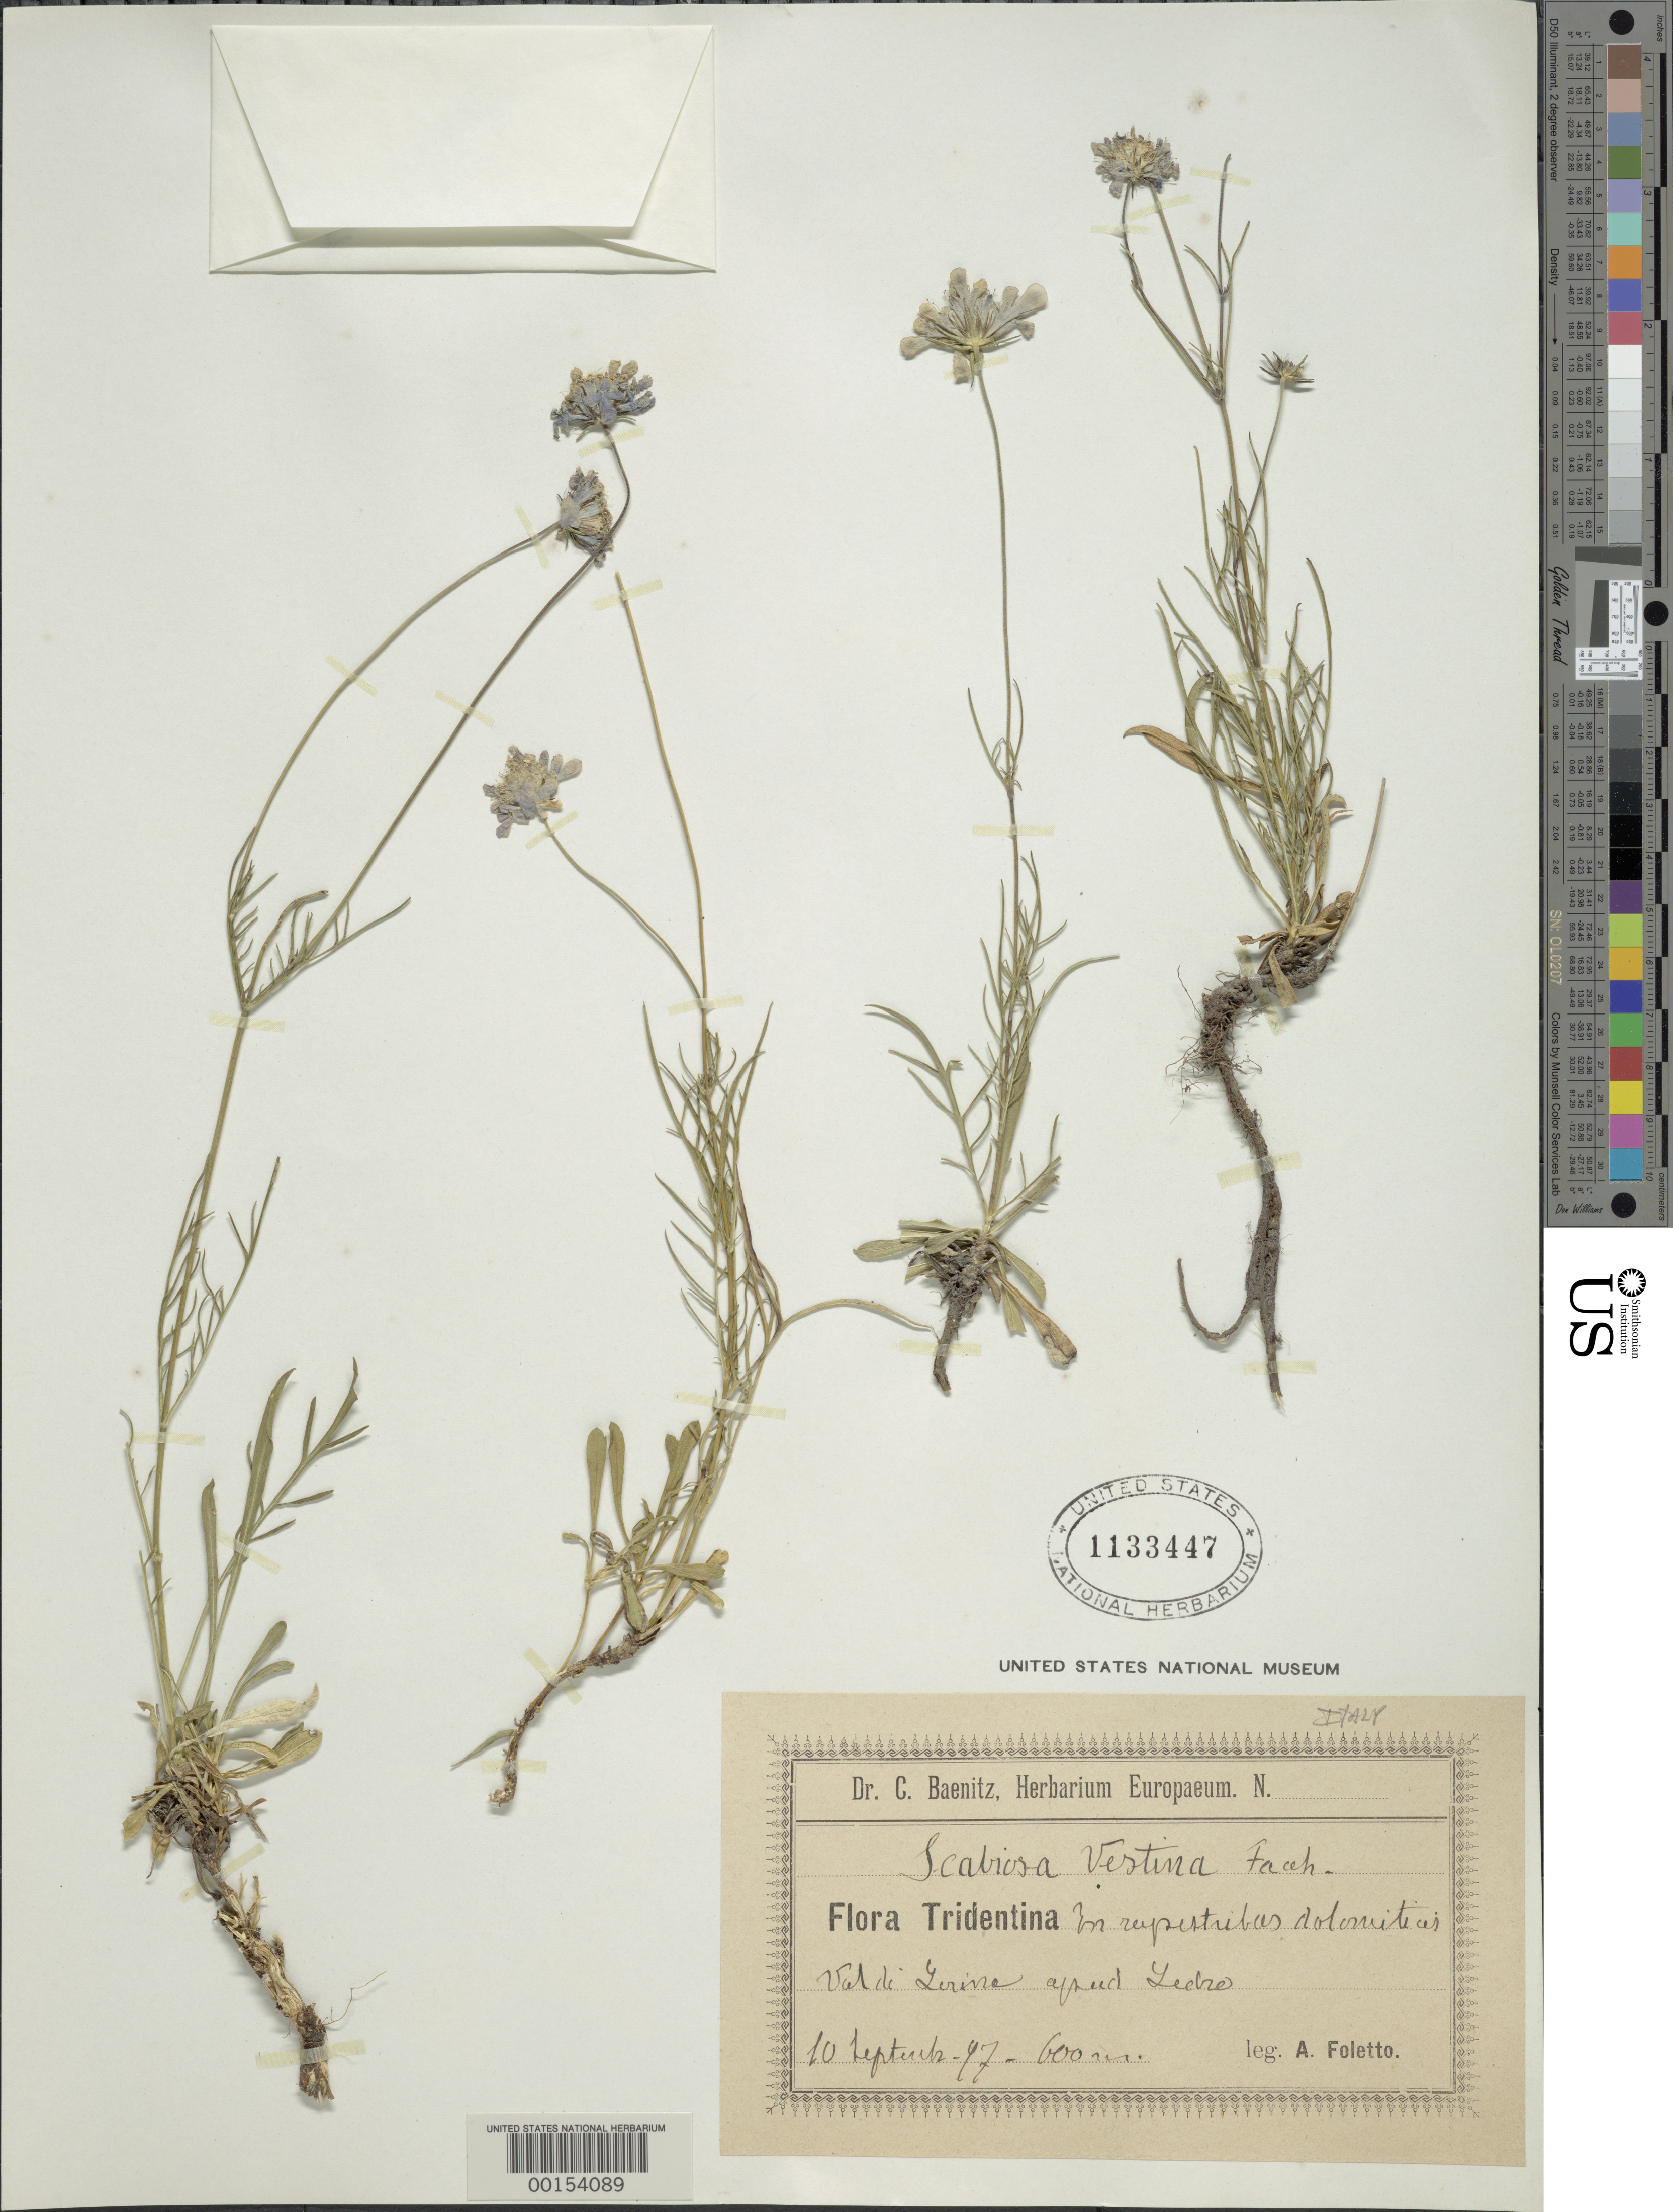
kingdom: Plantae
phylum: Tracheophyta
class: Magnoliopsida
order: Dipsacales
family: Caprifoliaceae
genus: Scabiosa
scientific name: Scabiosa vestina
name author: Fauh.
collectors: A. Foletto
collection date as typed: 10 Sep 1897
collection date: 1897-09-10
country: Italy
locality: Tridentina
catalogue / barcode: US 1133447